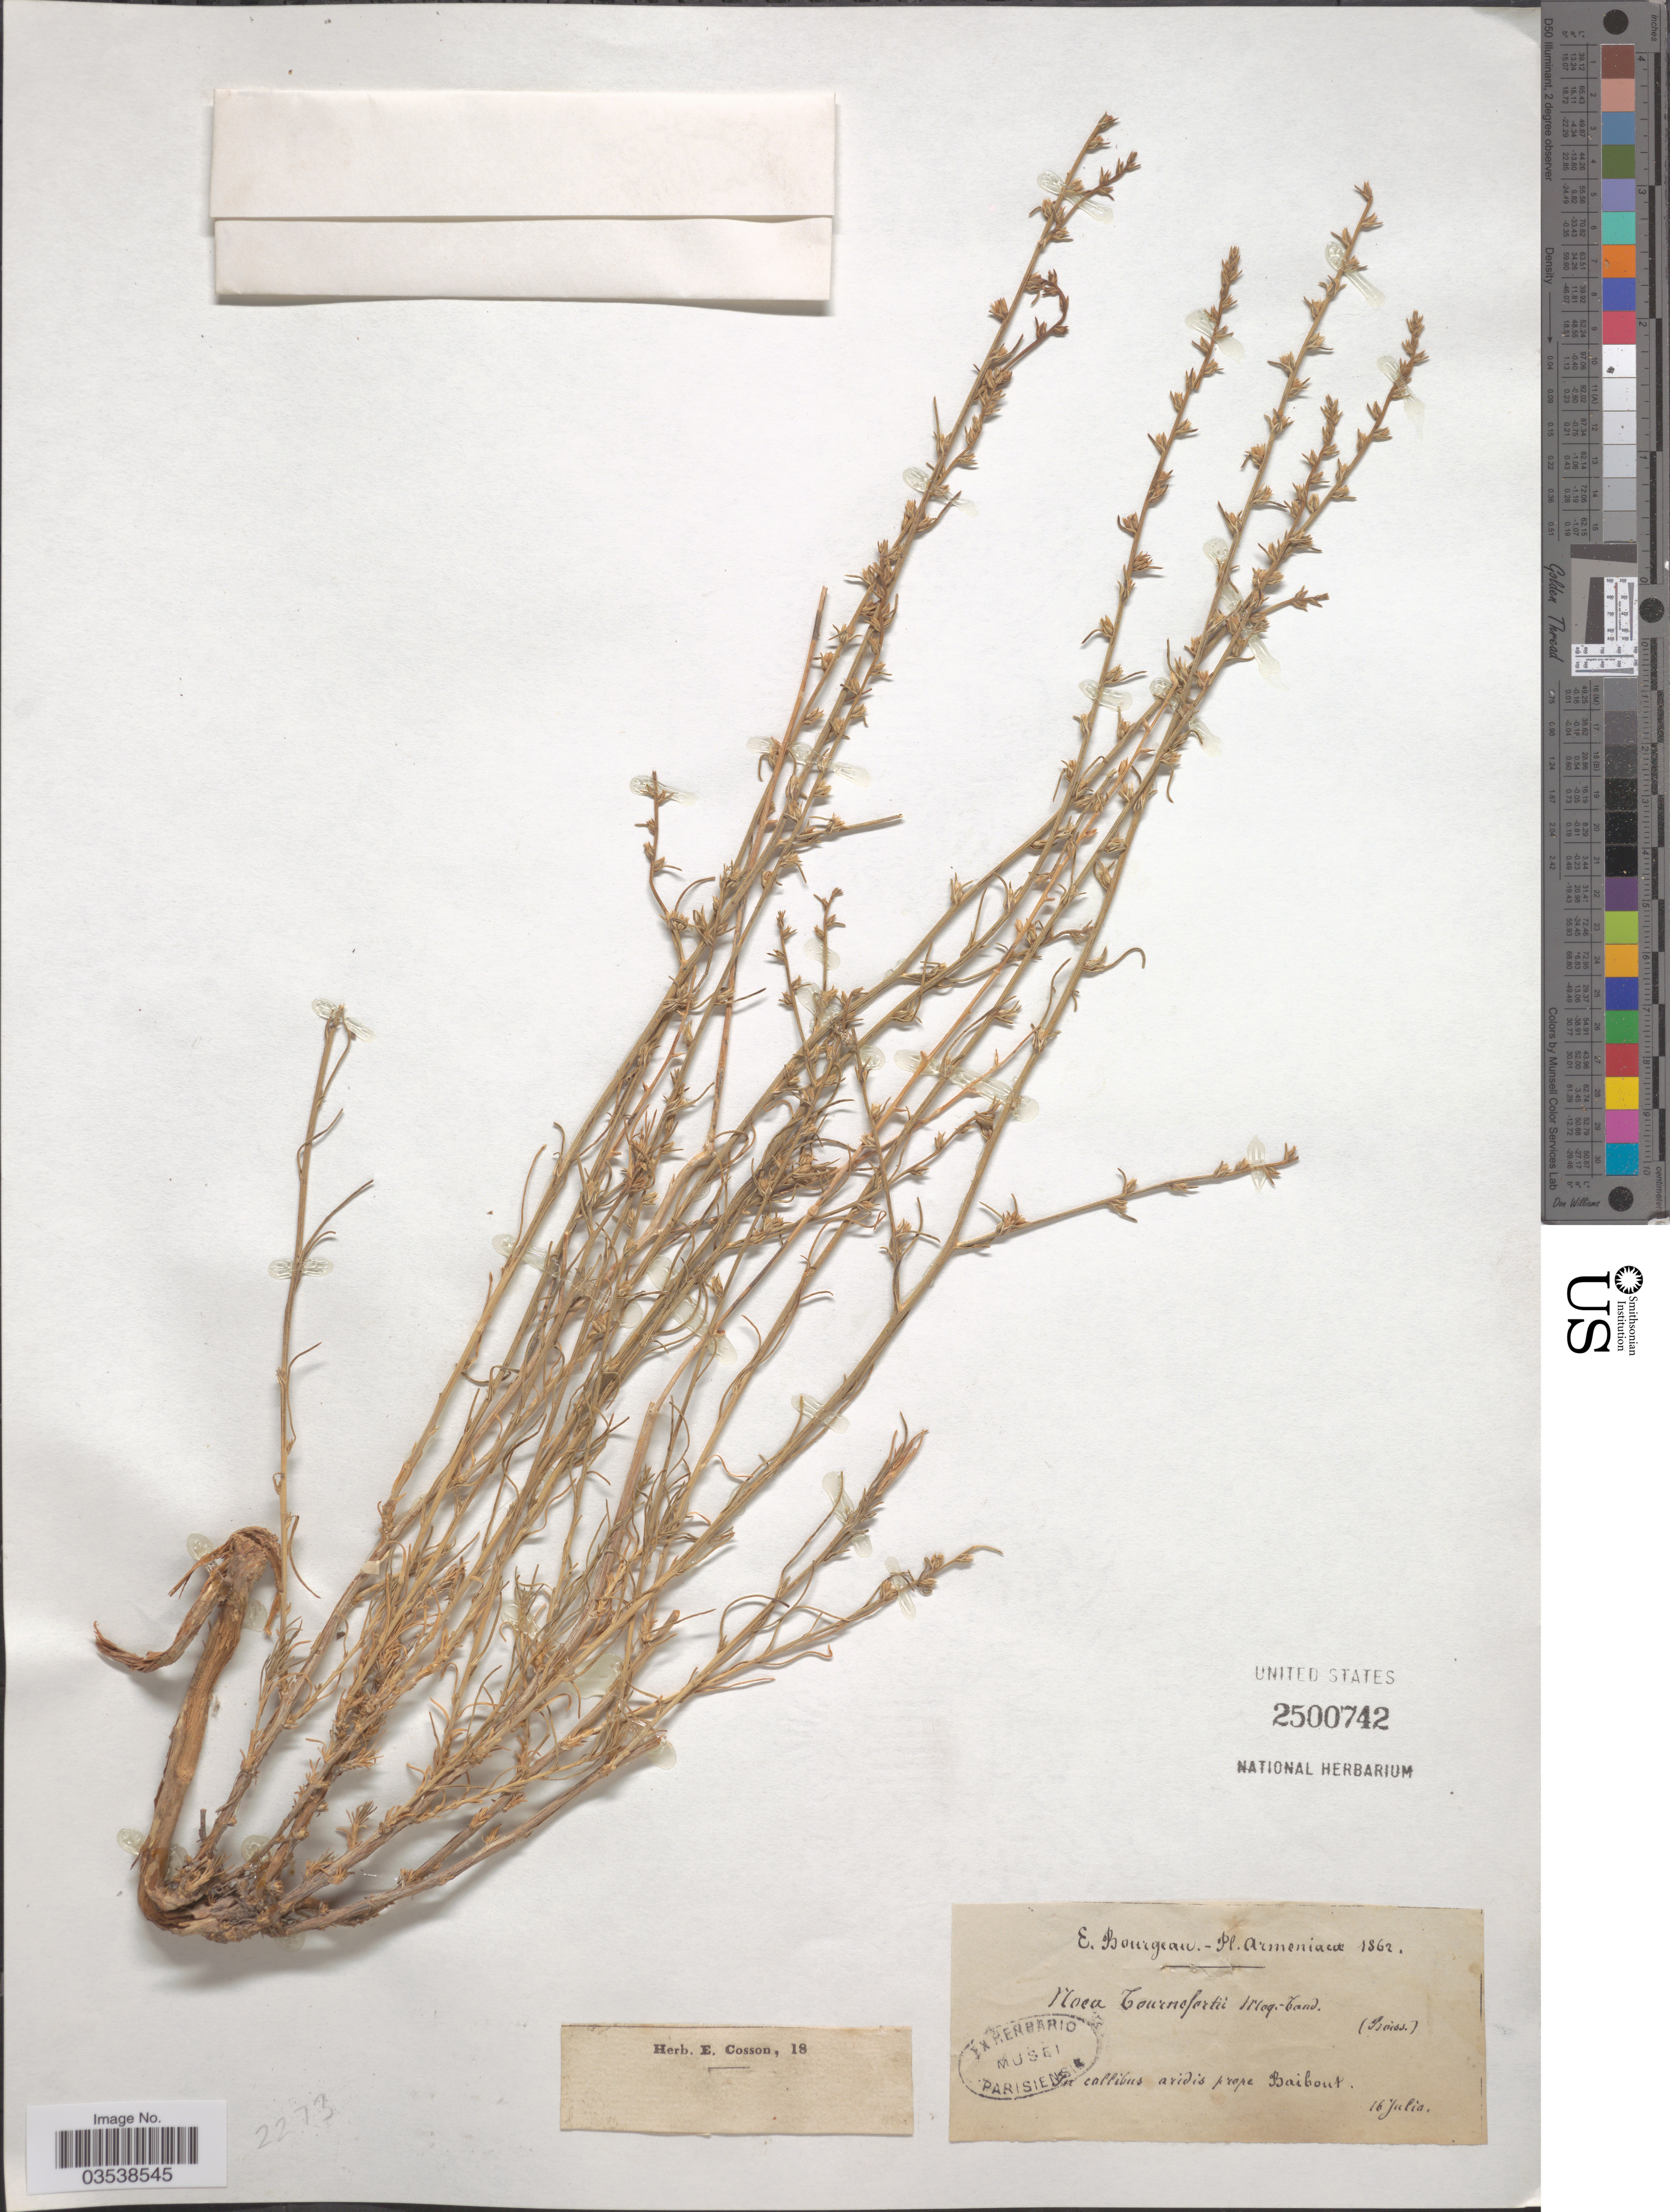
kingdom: Plantae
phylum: Tracheophyta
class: Magnoliopsida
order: Caryophyllales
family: Amaranthaceae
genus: Noaea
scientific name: Noaea tournefortii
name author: Moq.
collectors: E. Bourgeau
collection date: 1862-07-16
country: Armenia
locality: Armeniacae. In collibus aridis prope Baibout.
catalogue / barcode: US 2500742